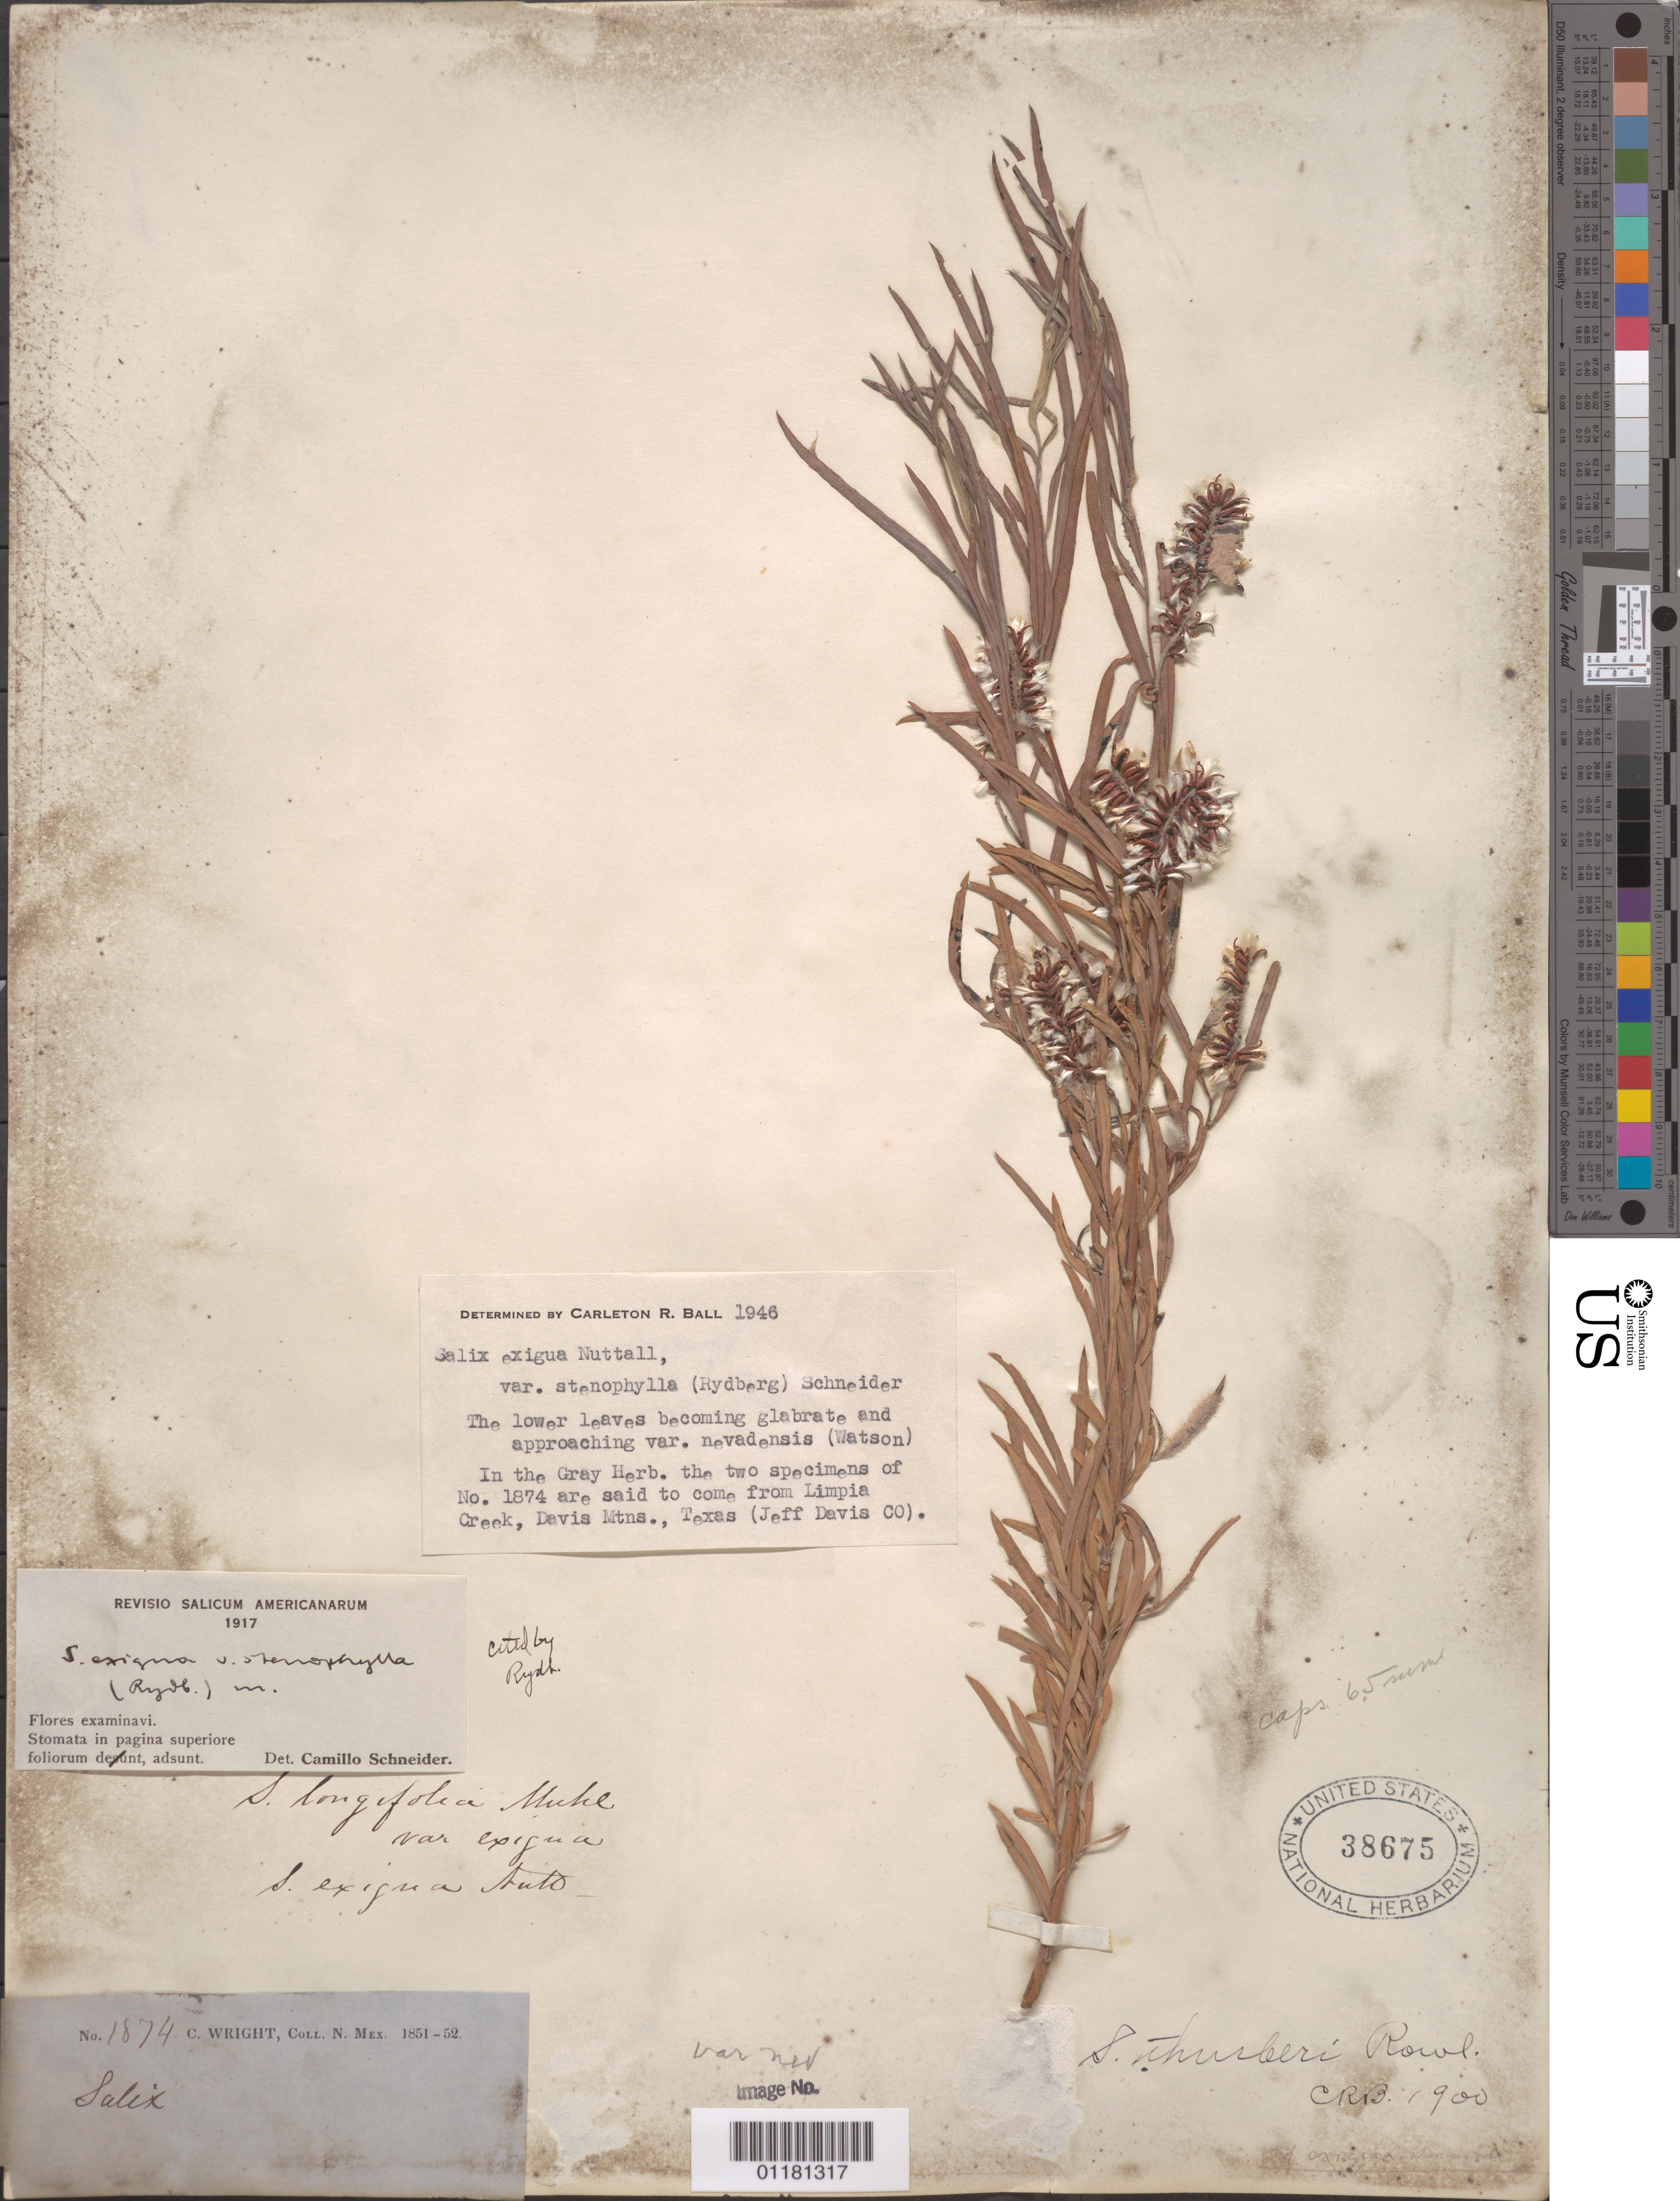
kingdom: Plantae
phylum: Tracheophyta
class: Magnoliopsida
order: Malpighiales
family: Salicaceae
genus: Salix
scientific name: Salix exigua var. stenophylla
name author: (Rydb.) C.K. Schneid.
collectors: C. Wright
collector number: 1874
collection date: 1851/1852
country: United States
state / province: New Mexico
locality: "N. Mex." [=northern Mexico or New Mexico? either way possibly referring to present-day Arizona or Texas]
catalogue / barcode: US 38675